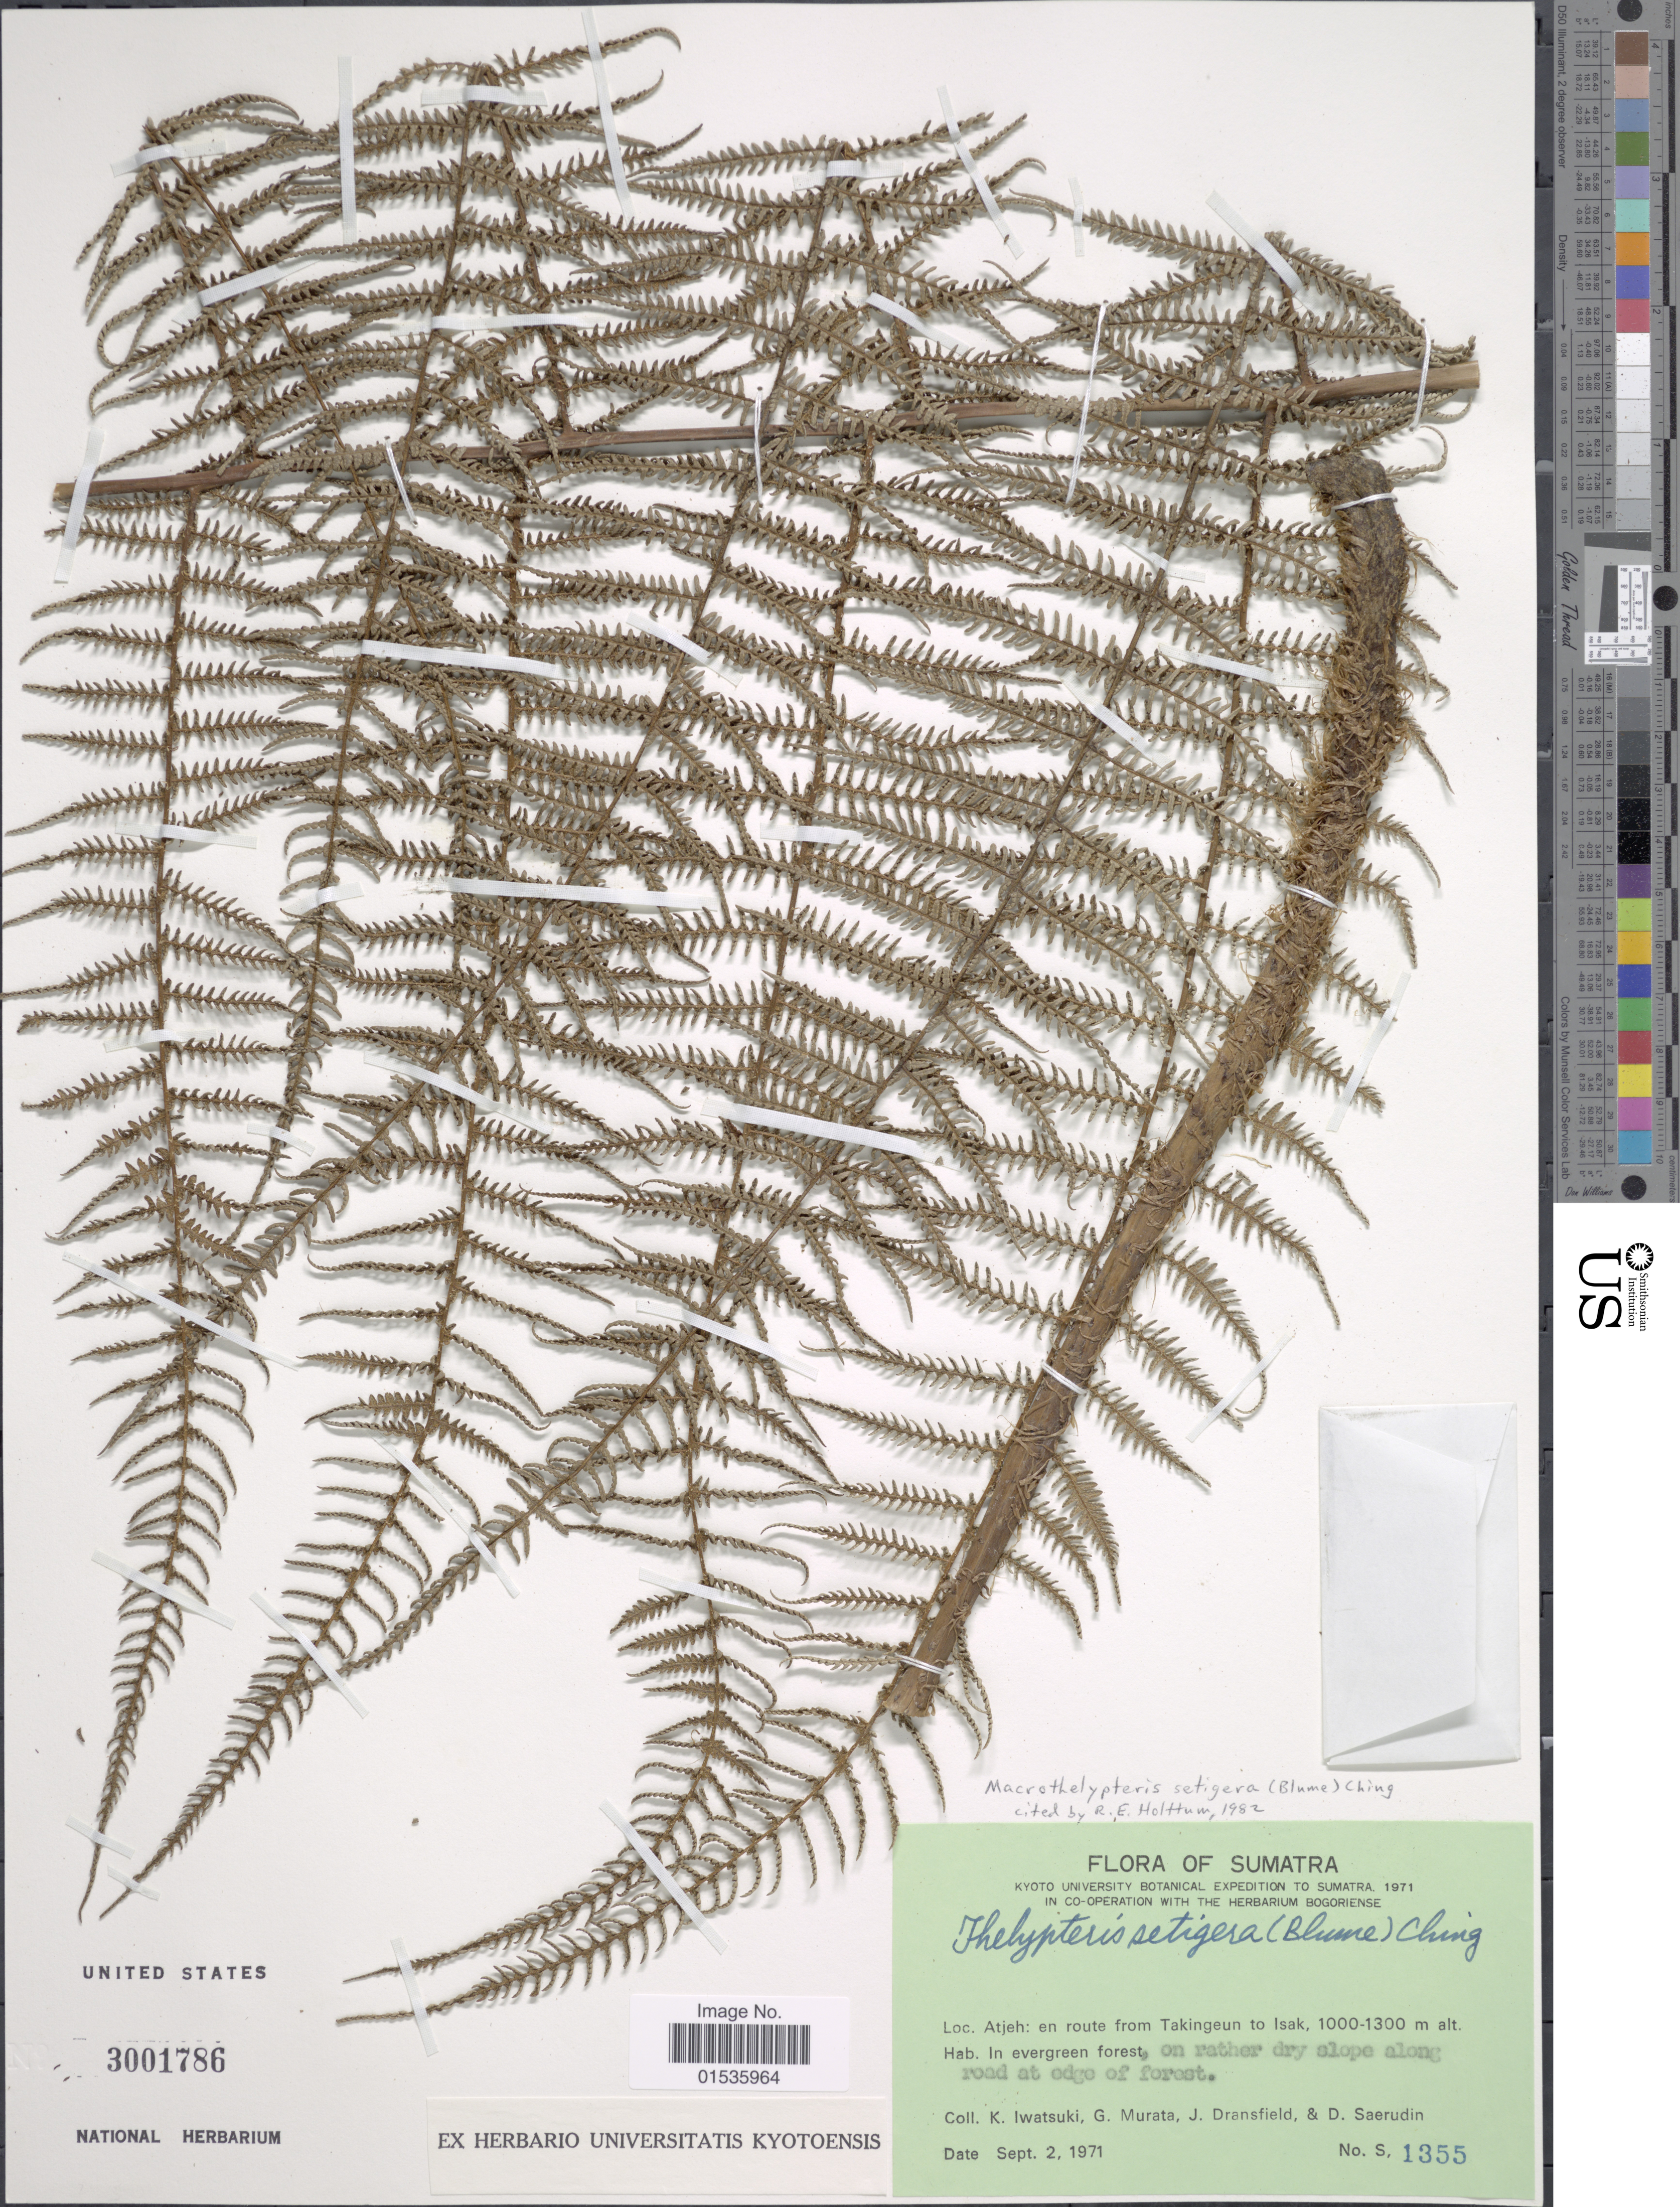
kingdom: Plantae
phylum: Tracheophyta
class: Polypodiopsida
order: Polypodiales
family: Thelypteridaceae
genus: Macrothelypteris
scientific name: Macrothelypteris setigera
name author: (Gaudich.) Ching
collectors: K. Iwatsuki, G. Murata, J. Dransfield & D. Saerudin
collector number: S1355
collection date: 1971-09-02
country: Indonesia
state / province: Sumatra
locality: Sumatra, Atjeh: en route from Takingeun to Isak.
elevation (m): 1000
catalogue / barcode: US 3001786